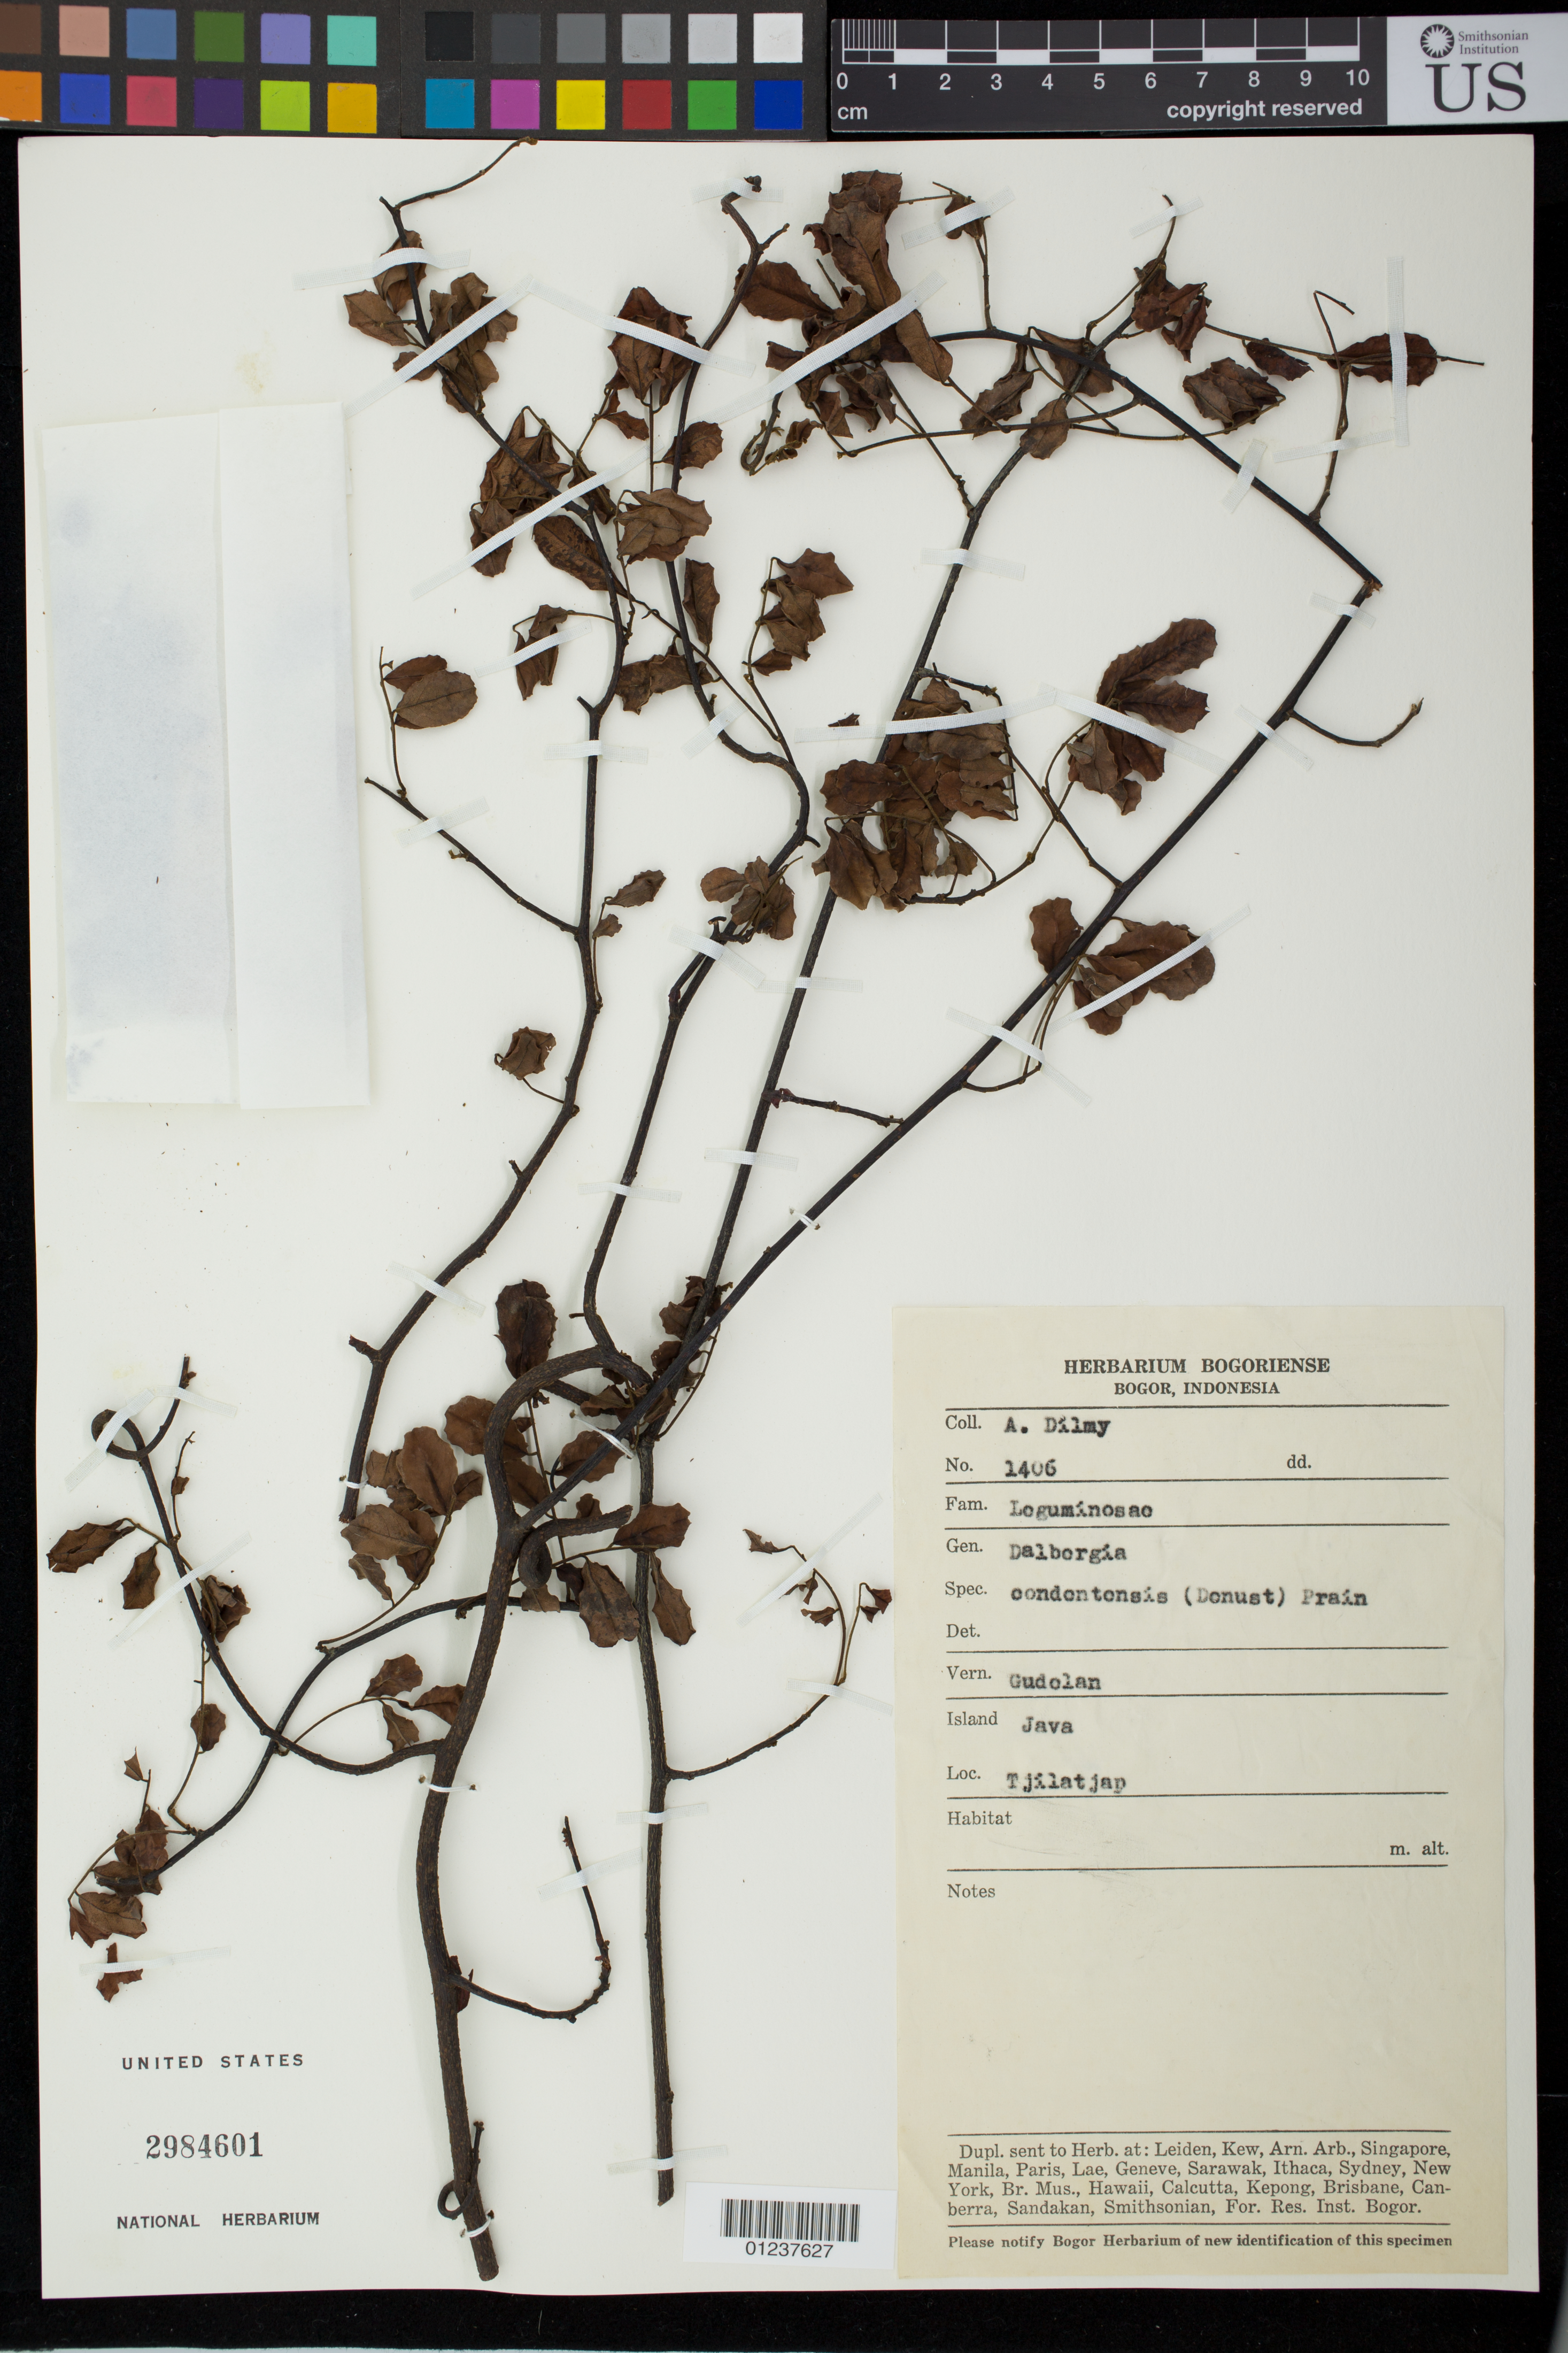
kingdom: Plantae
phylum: Tracheophyta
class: Magnoliopsida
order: Fabales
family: Fabaceae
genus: Dalbergia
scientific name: Dalbergia candenatensis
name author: (Dennst.) Pr.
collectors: A. Dilmy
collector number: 1406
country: Indonesia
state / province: Java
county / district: Jawa Tengah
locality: Java, Tjilatjap.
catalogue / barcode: US 2984601